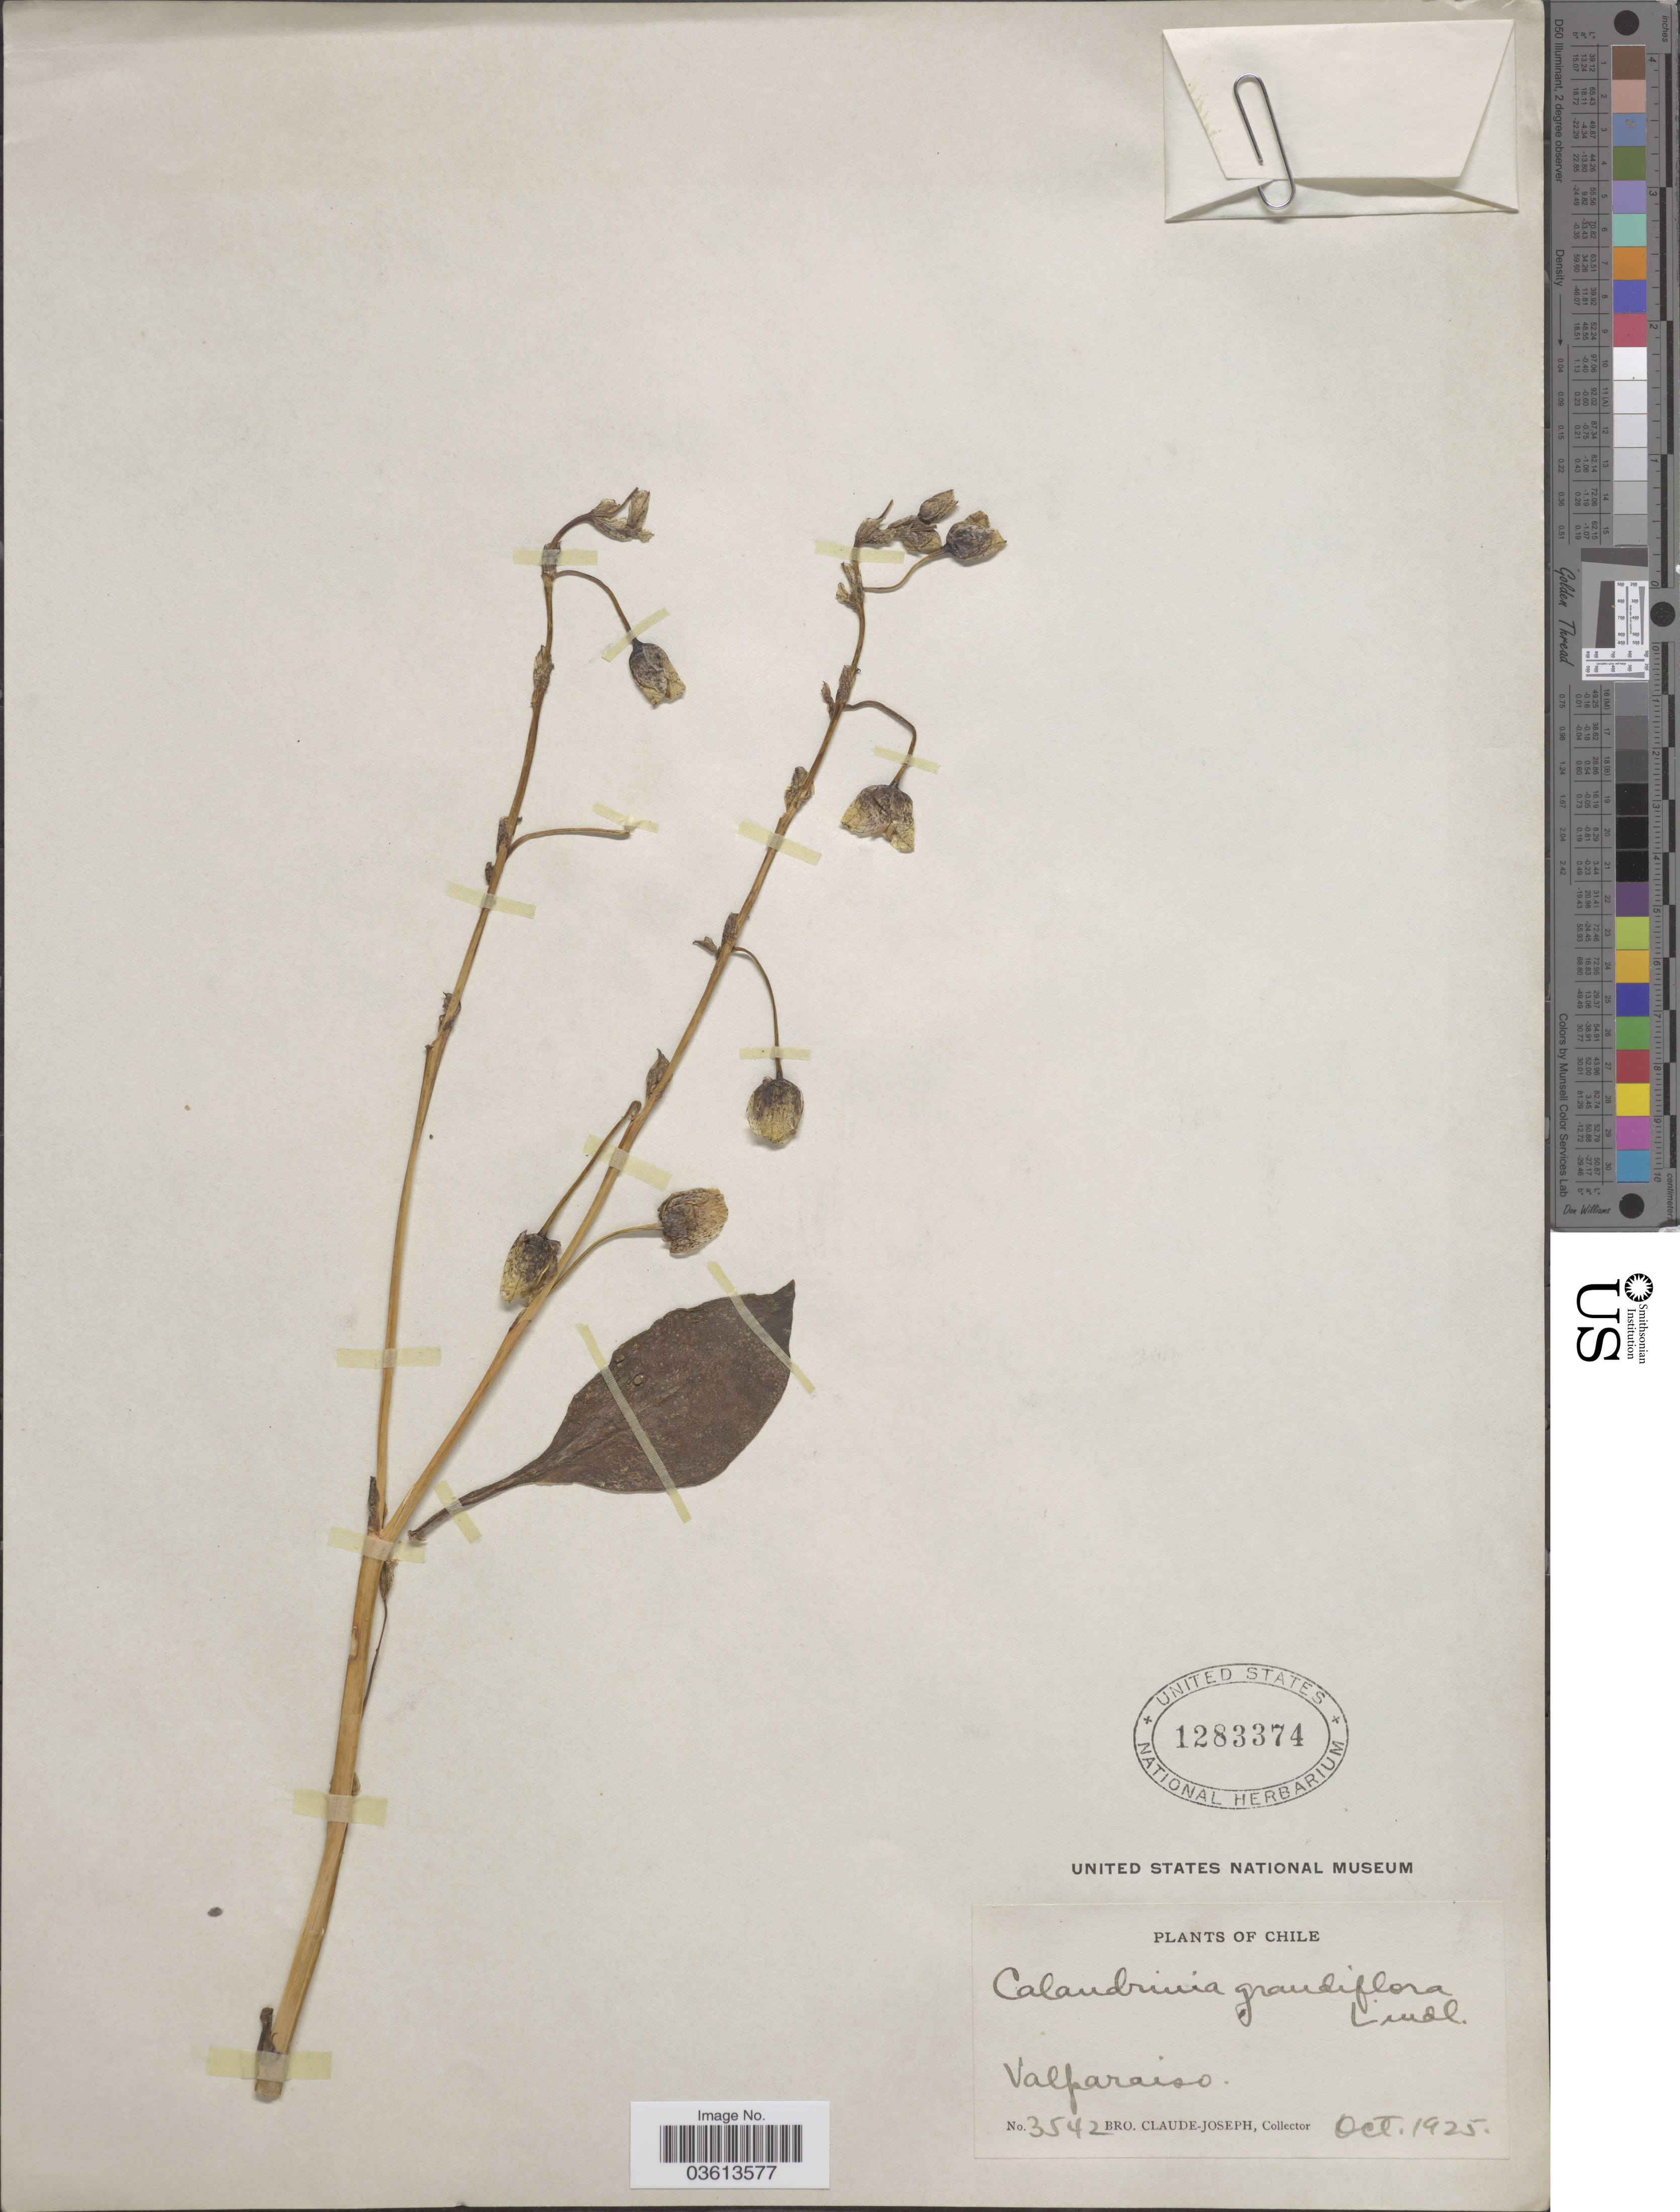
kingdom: Plantae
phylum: Tracheophyta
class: Magnoliopsida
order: Caryophyllales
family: Montiaceae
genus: Cistanthe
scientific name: Cistanthe grandiflora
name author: (Lindl.) Schltdl.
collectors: Bro. Claude-Joseph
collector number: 3542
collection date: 1925-10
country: Chile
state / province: Valparaíso (V)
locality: Valparaiso.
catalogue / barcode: US 1283374